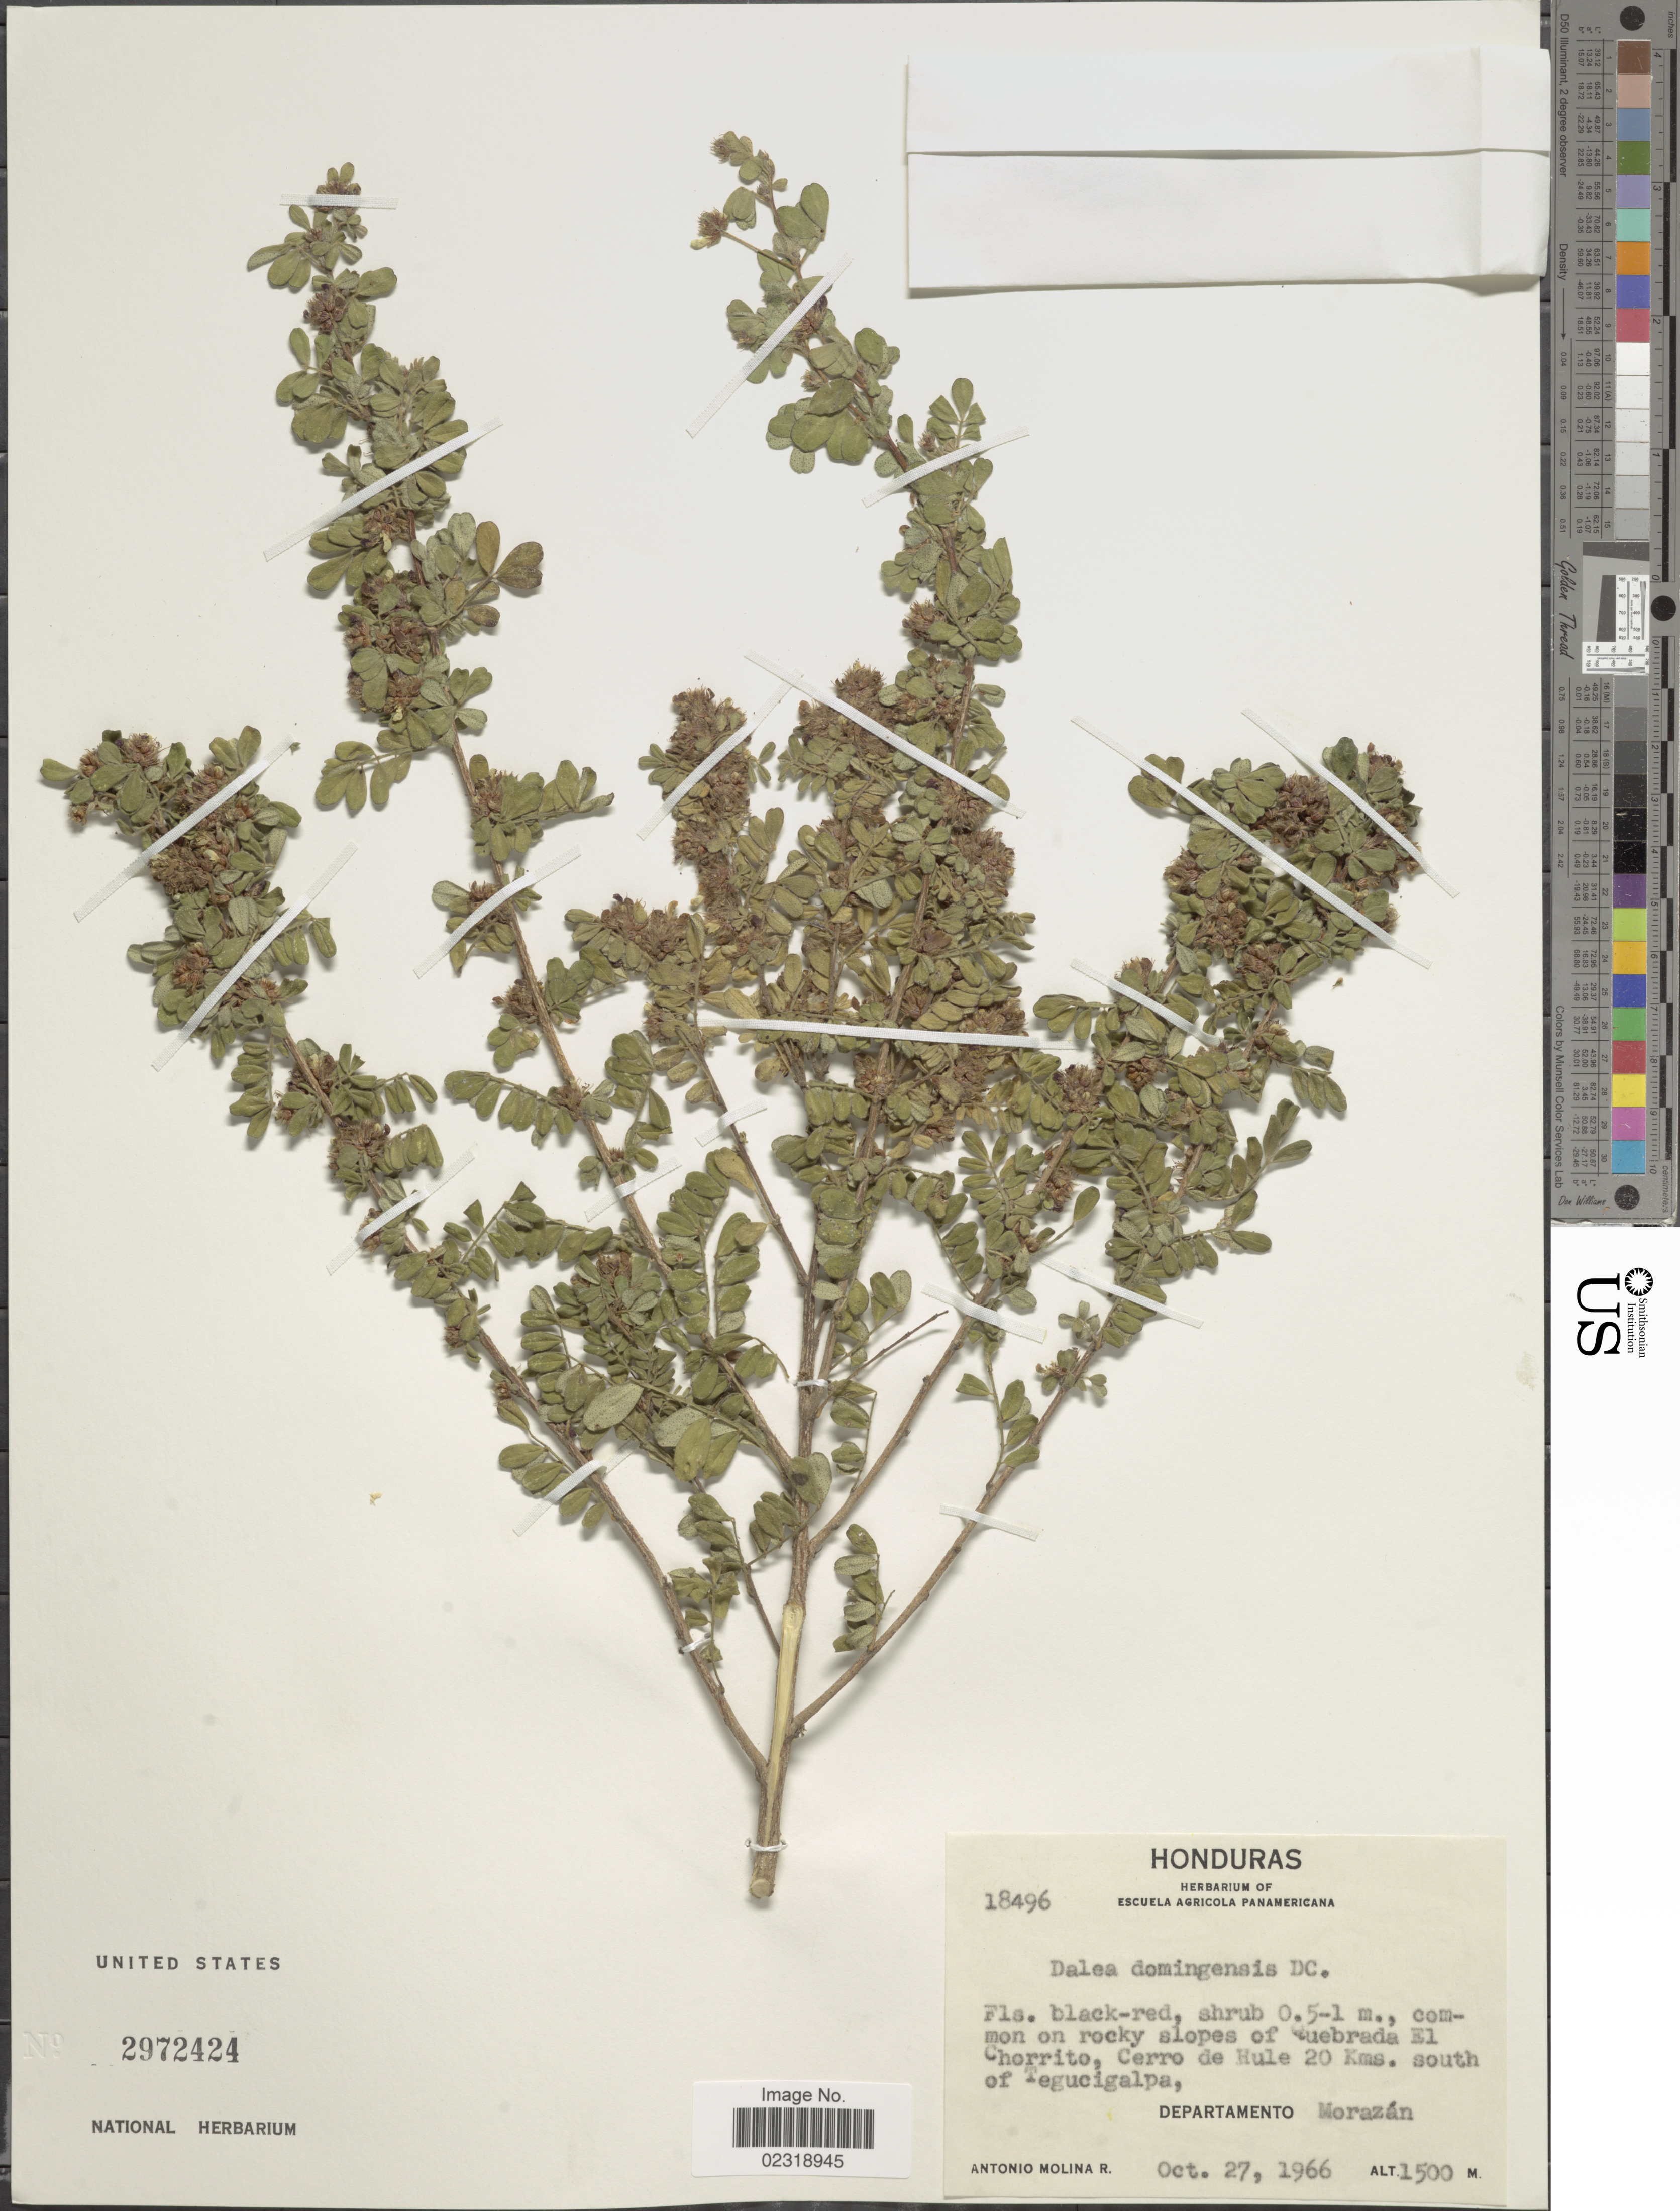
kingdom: Plantae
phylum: Tracheophyta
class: Magnoliopsida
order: Fabales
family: Fabaceae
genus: Dalea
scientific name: Dalea carthagenensis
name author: (Jacq.) J.F. Macbr.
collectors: A. Molina R.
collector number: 18496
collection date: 1966-10-27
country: Honduras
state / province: Fco. Morazán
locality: Common on rocky slopes of Quebrada El Chorrito, Cerro de Hule 20 Kms. south of Tegucigalpa.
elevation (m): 1500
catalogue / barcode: US 2972424